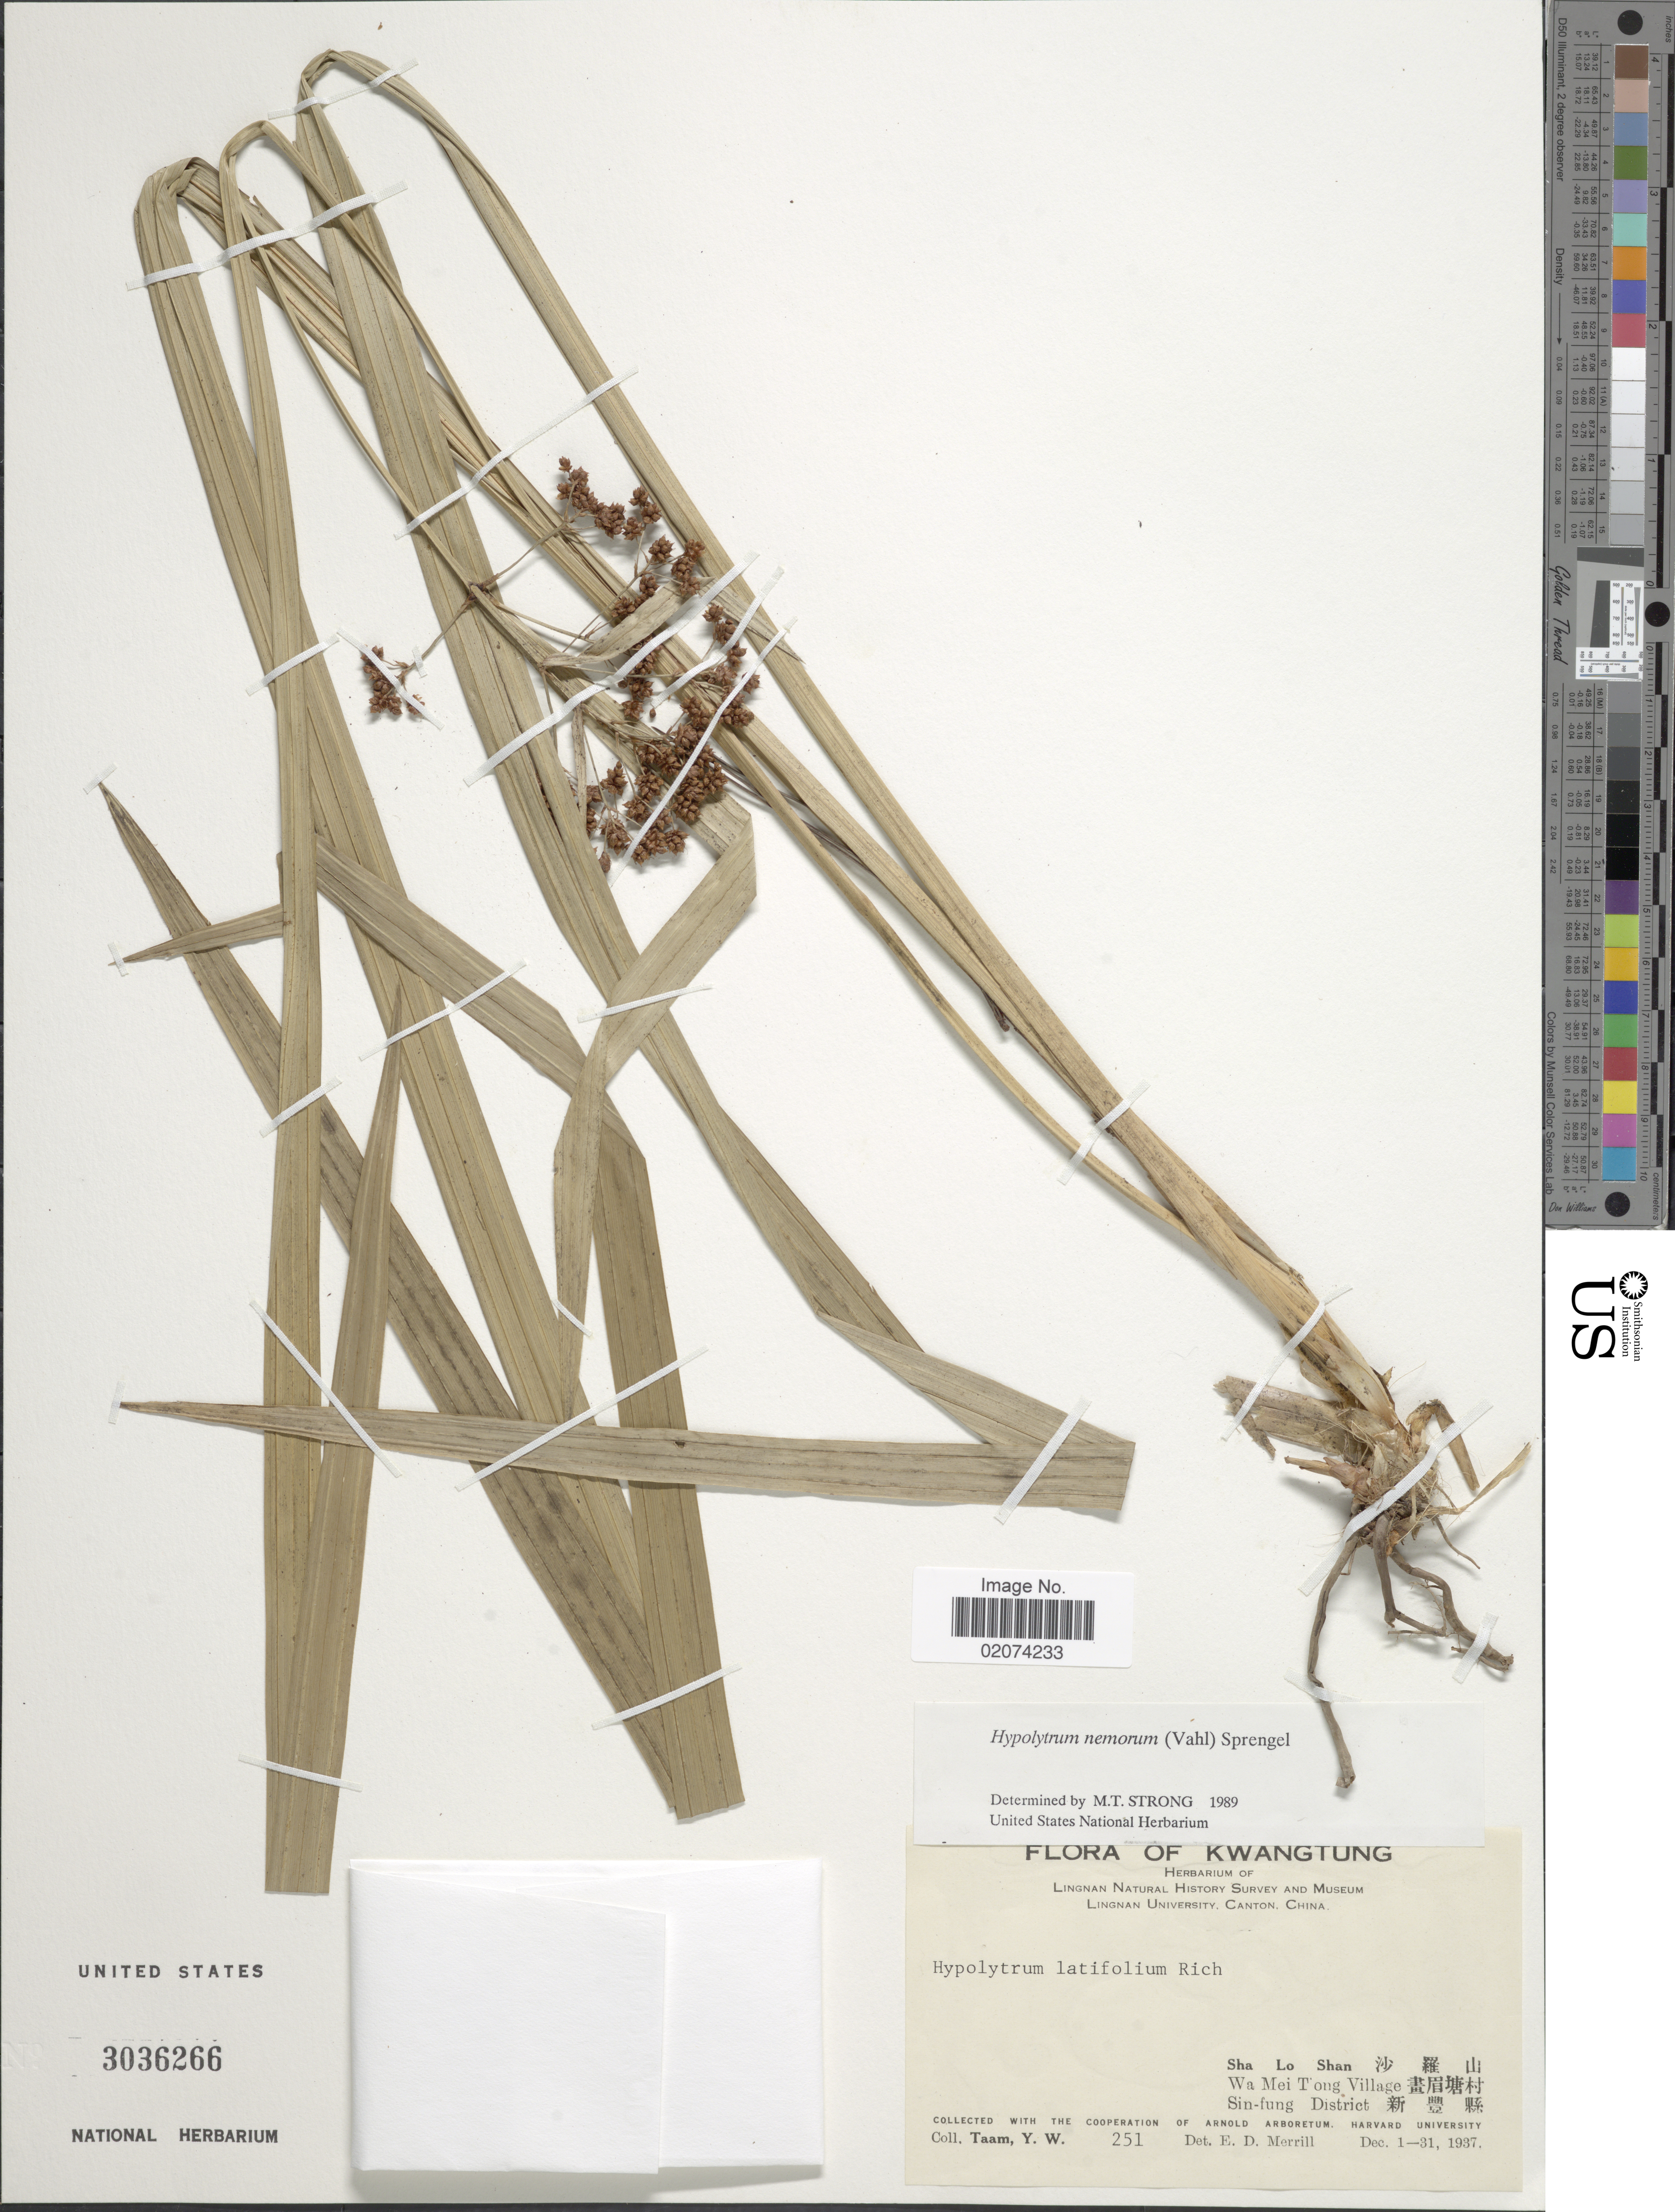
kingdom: Plantae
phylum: Tracheophyta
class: Liliopsida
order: Poales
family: Cyperaceae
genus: Hypolytrum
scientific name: Hypolytrum nemorum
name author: (Vahl) Spreng.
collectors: Y. W. Taam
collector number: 251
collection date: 1937-12-01/1937-12-31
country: China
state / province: Guangdong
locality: Kwangtung. Sha Lo Shan, Wa Mei Tong Village, Sin- Fung District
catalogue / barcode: US 3036266